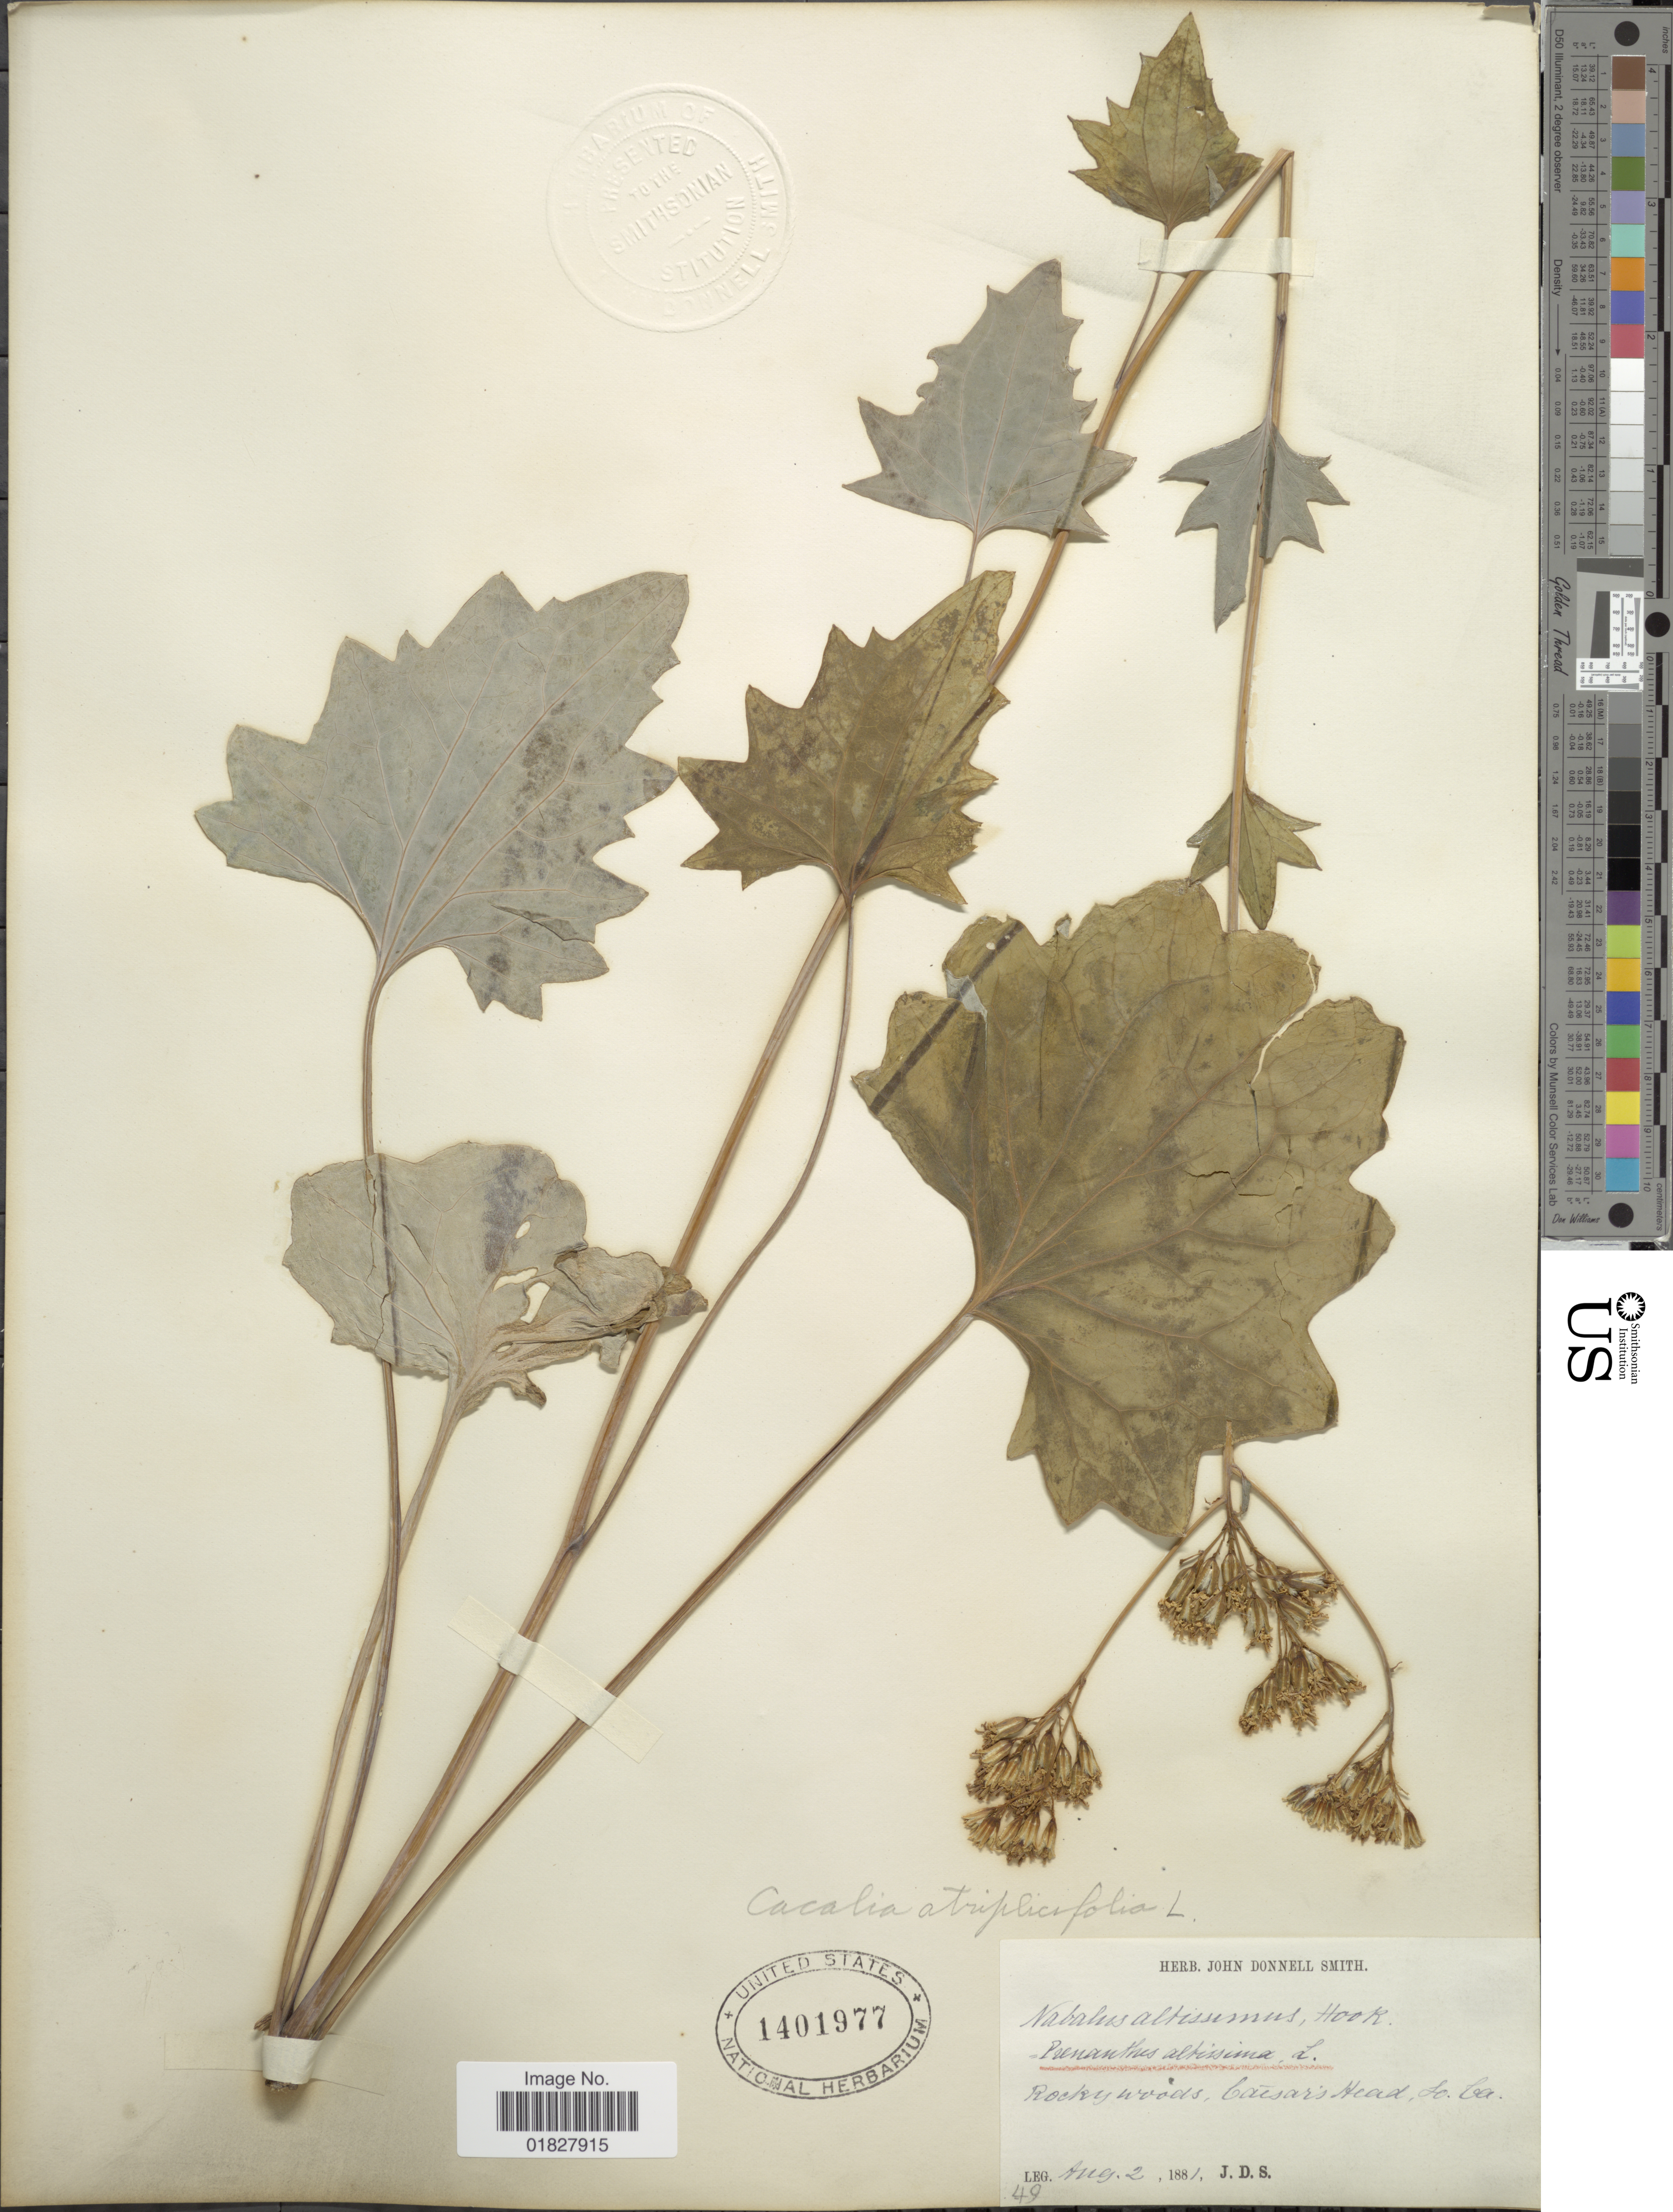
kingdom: Plantae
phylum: Tracheophyta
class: Magnoliopsida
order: Asterales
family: Asteraceae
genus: Arnoglossum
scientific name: Arnoglossum atriplicifolium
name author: (L.) H. Rob.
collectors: J. Donnell Smith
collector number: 49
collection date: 1881-08-02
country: United States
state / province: South Carolina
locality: Caesar's Head, So. Car.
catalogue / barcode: US 1401977